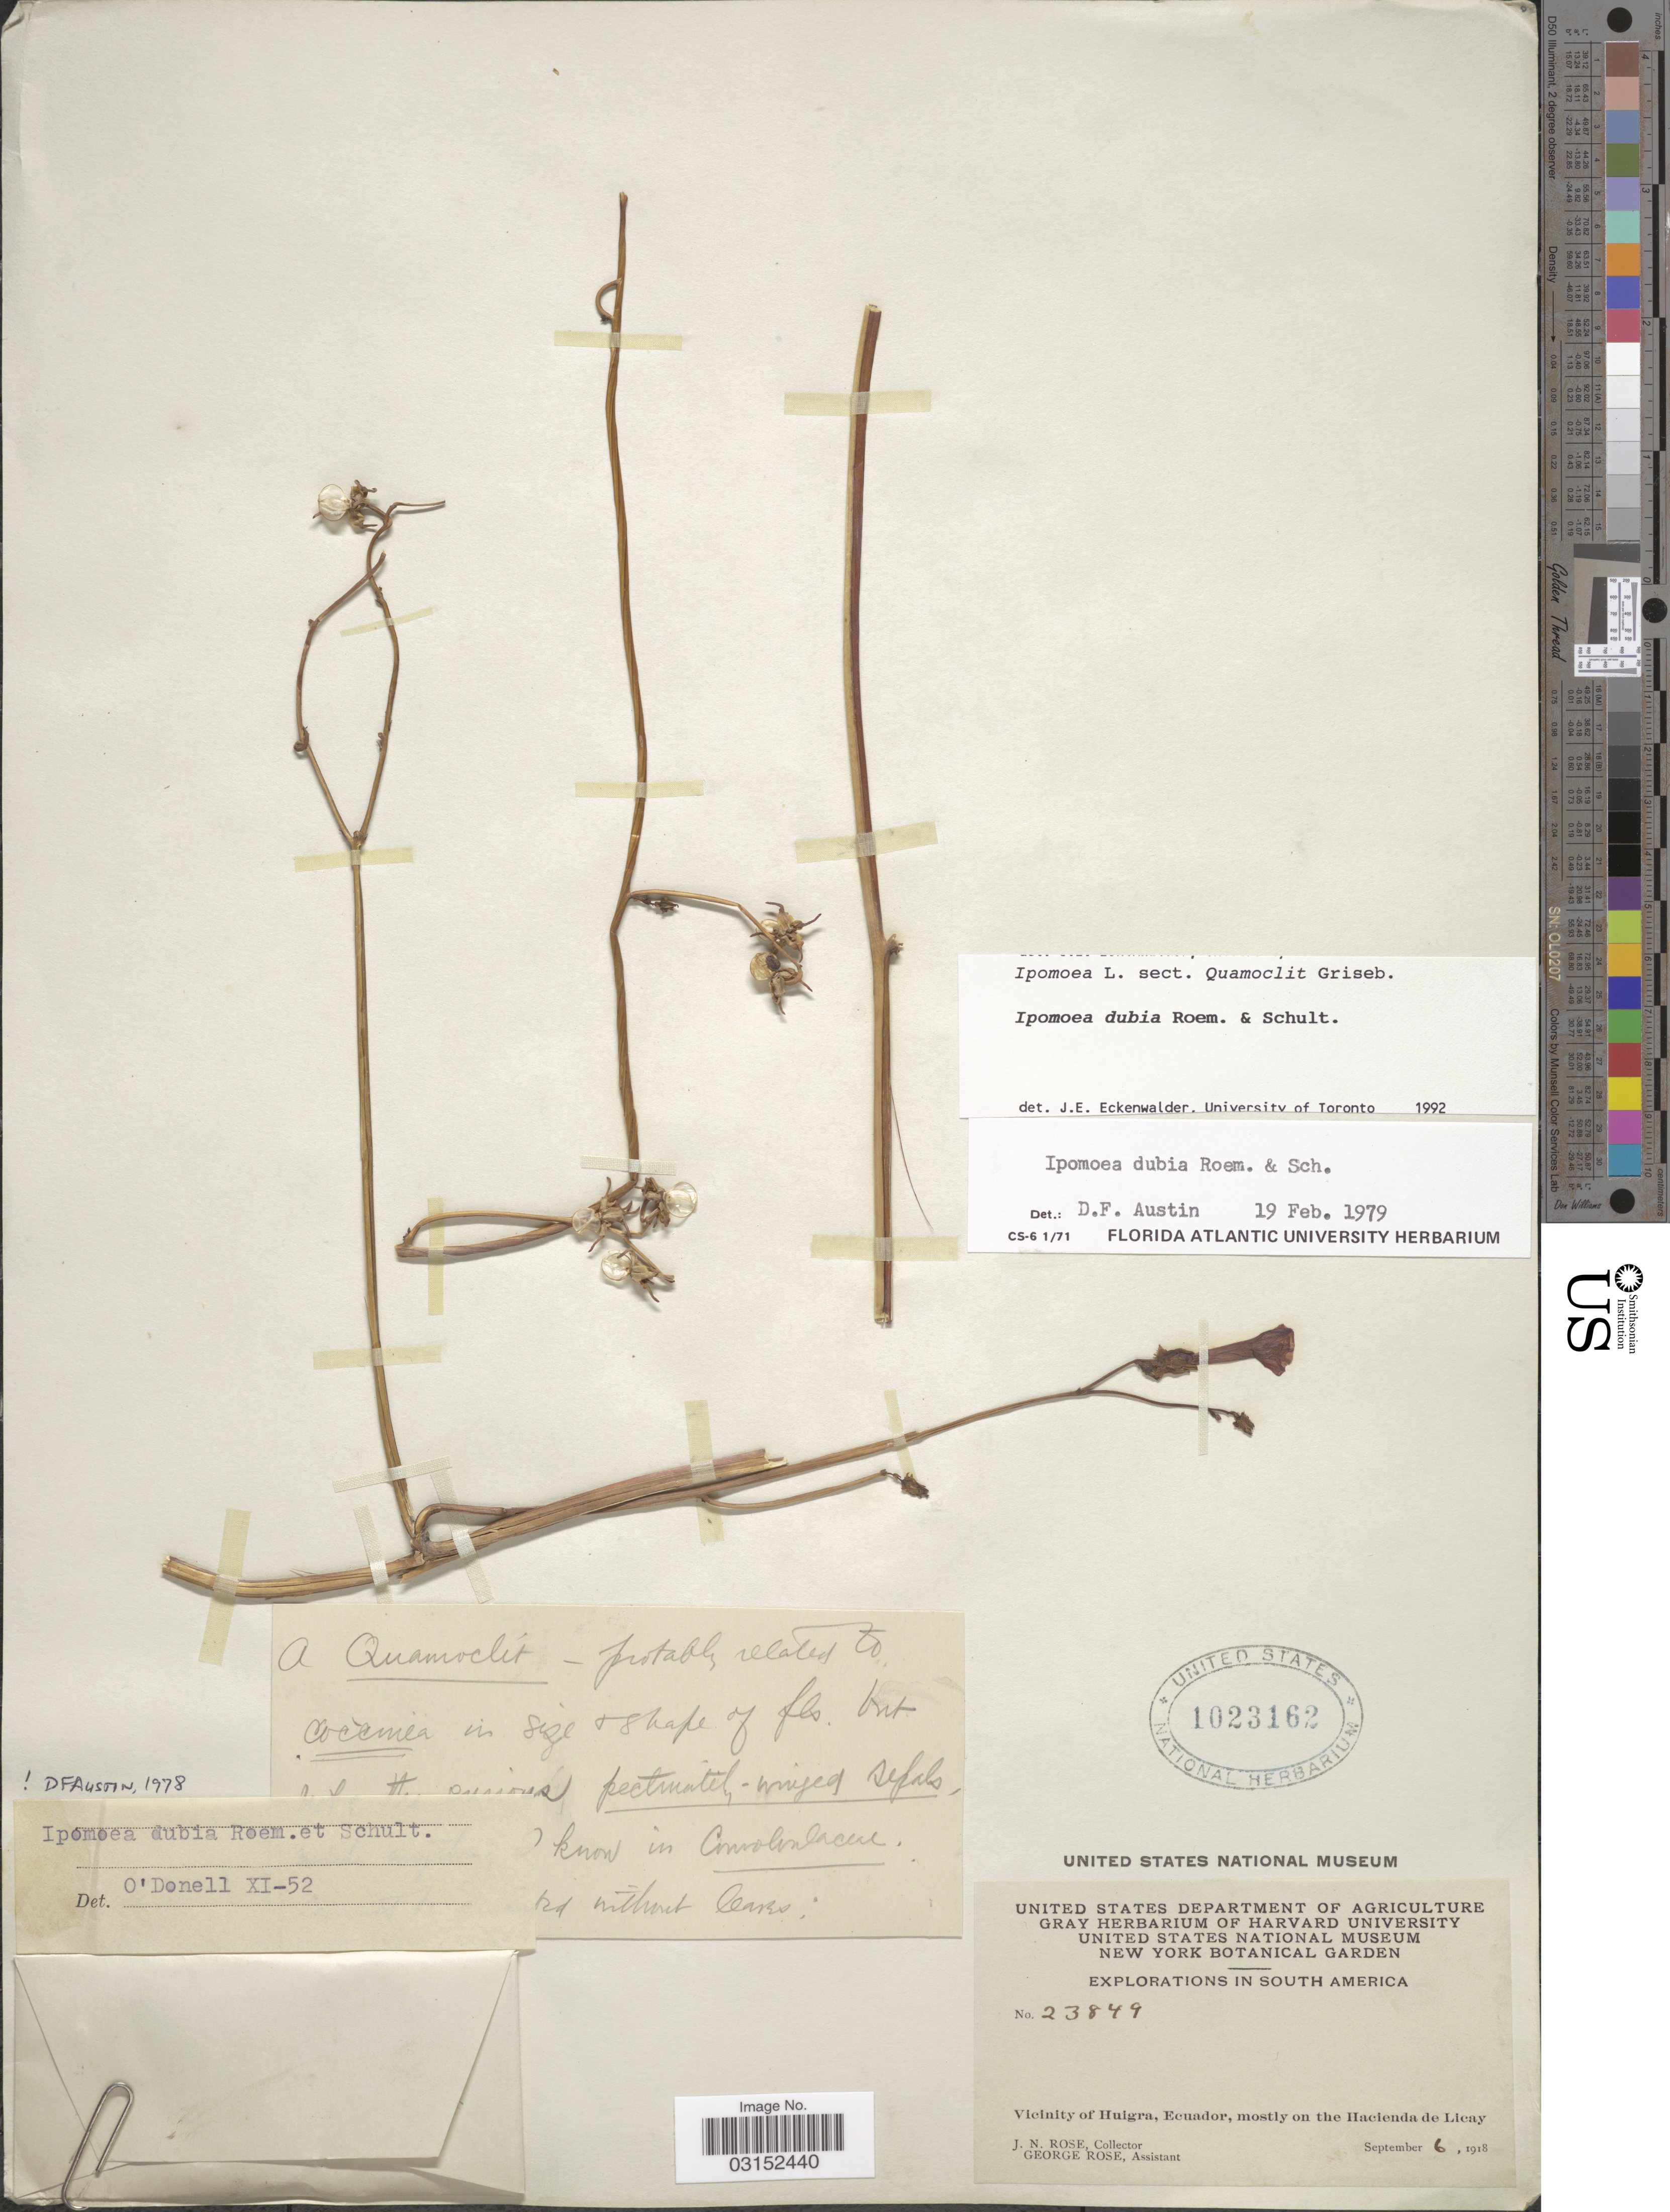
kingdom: Plantae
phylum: Tracheophyta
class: Magnoliopsida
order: Solanales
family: Convolvulaceae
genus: Ipomoea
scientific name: Ipomoea dubia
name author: Roem. & Schult.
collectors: J. N. Rose & G. Rose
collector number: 23849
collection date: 1918-09-06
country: Ecuador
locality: Vicinity of Huigra, Ecuador, mostly on the Hacienda de Licay.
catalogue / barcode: US 1023162